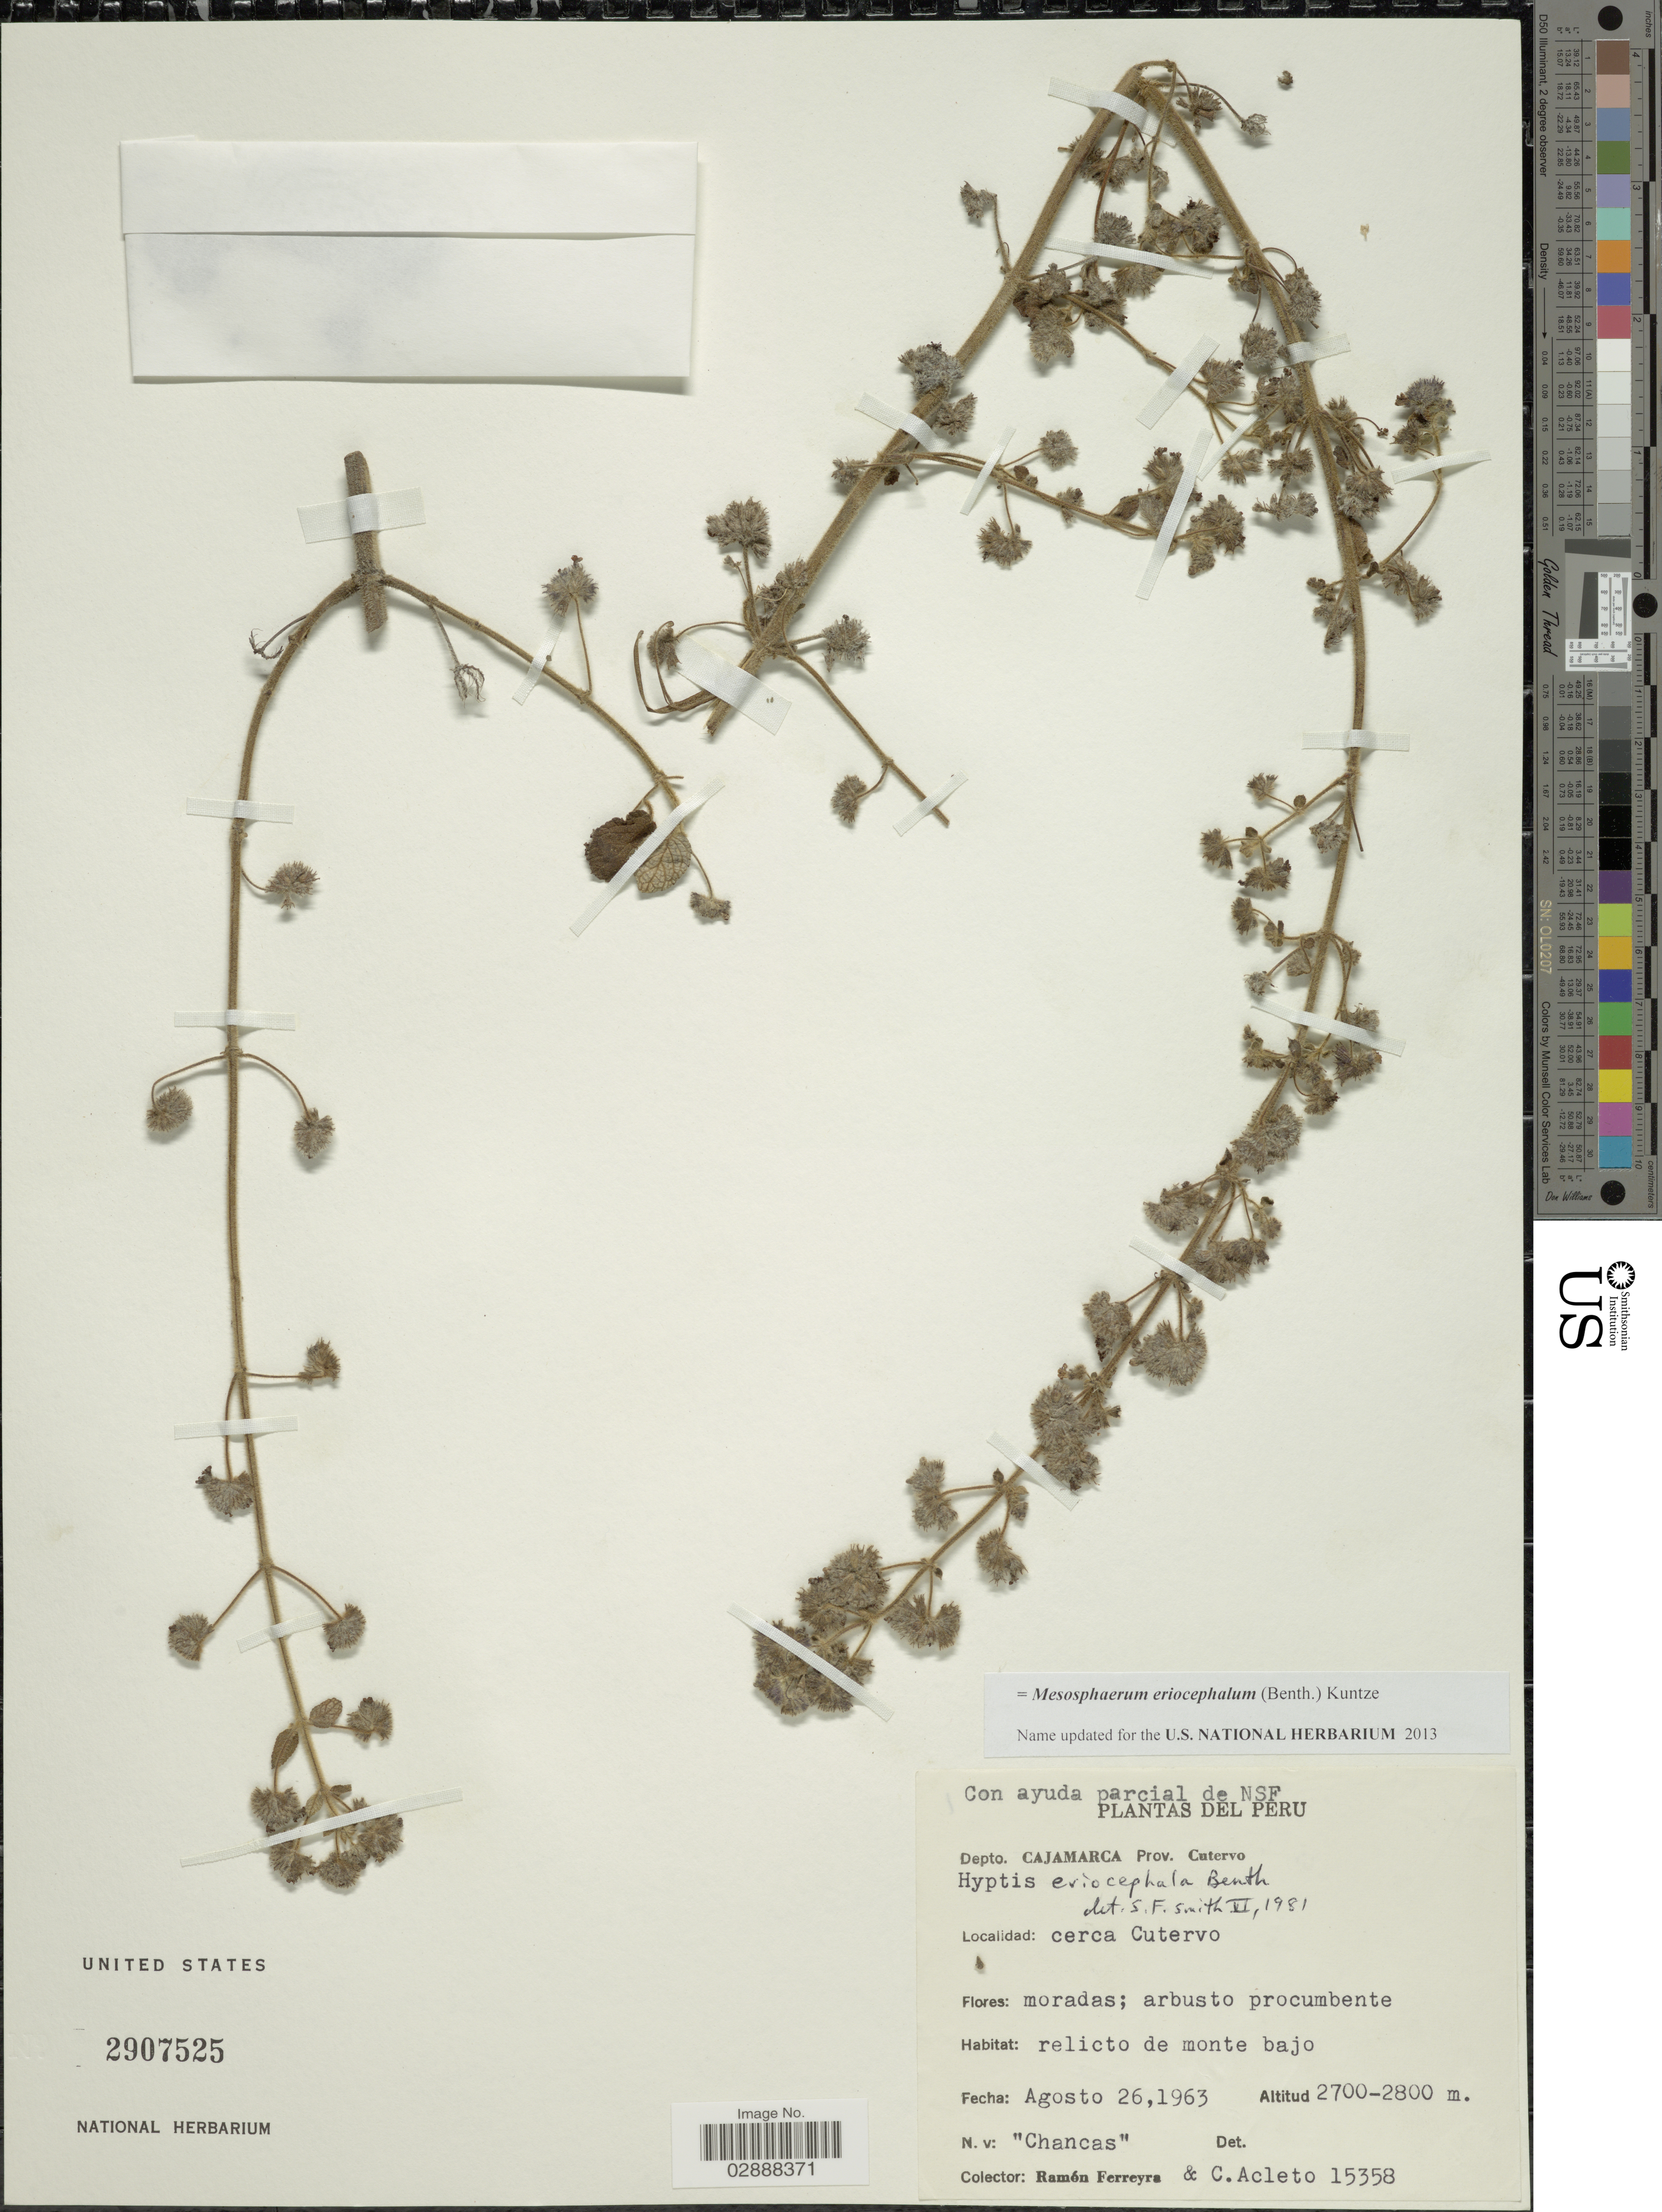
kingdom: Plantae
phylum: Tracheophyta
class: Magnoliopsida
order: Lamiales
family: Lamiaceae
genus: Mesosphaerum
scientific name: Mesosphaerum eriocephalum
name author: (Benth.) Kuntze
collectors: R. A. Ferreyra & C. Acleto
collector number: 15358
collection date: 1963-08-26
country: Peru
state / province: Cajamarca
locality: Depto. Cajamarca. Prov. Cutervo. Cerca Cutervo.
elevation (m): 2700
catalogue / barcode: US 2907525